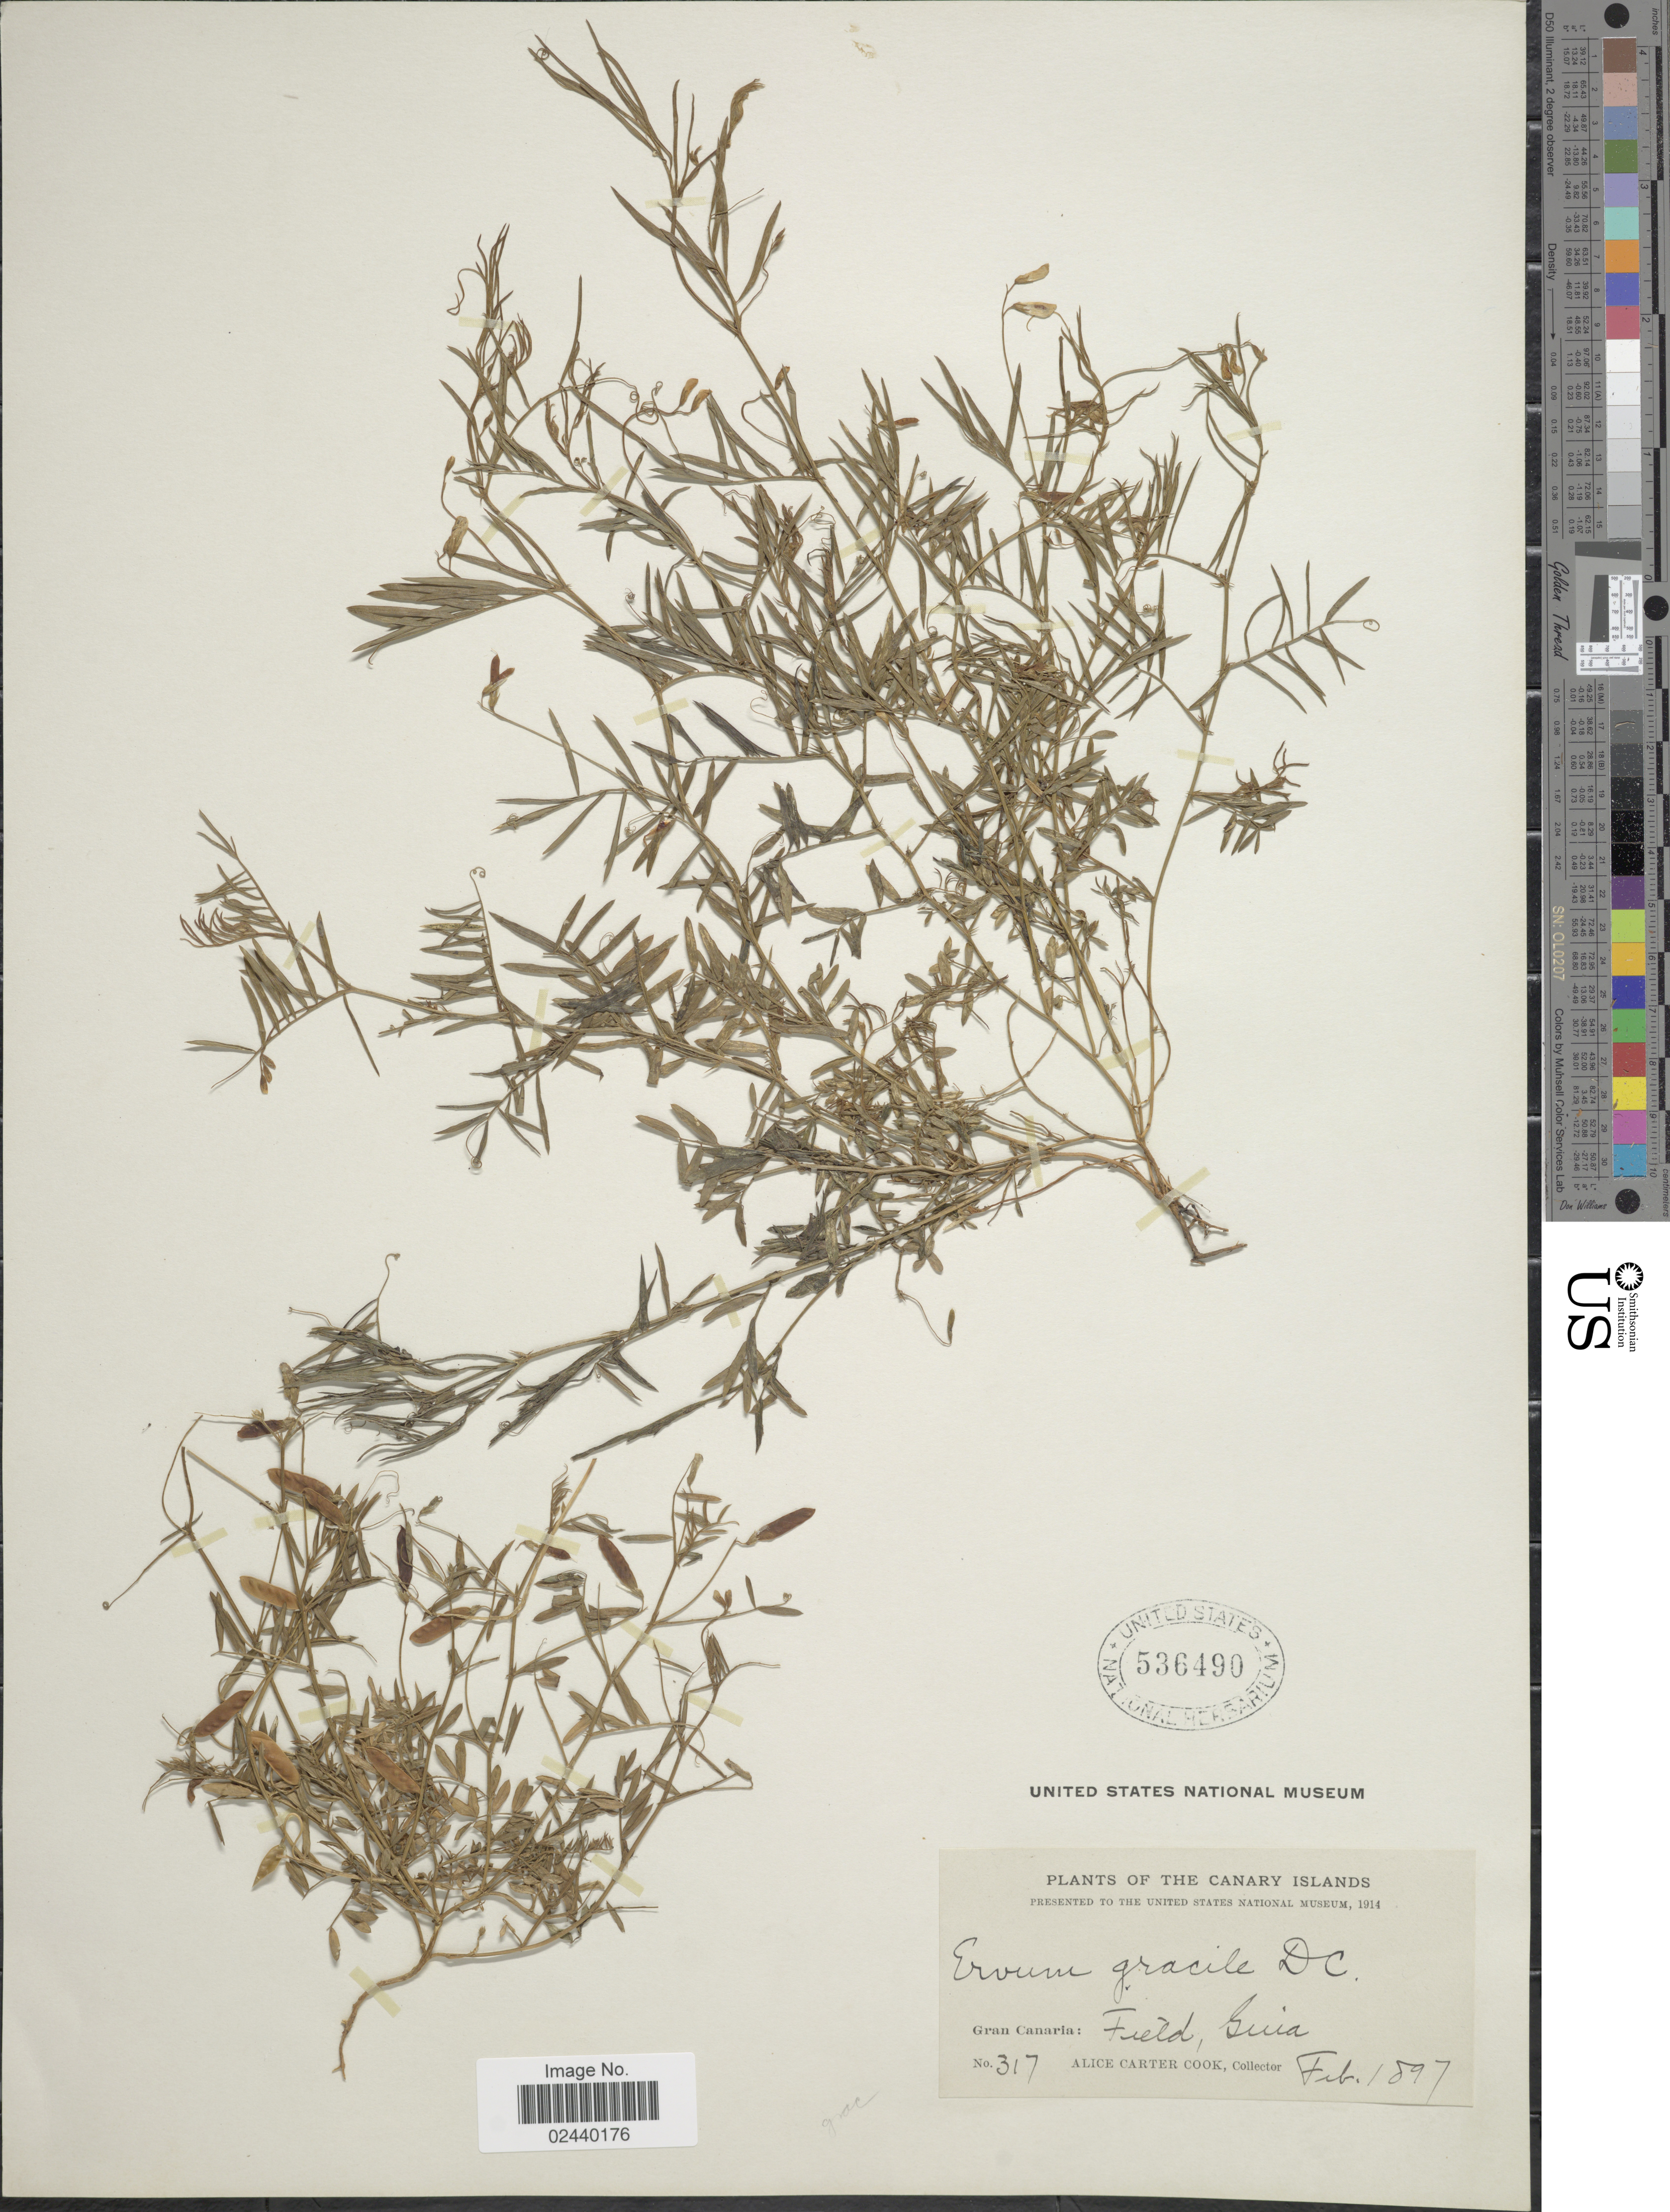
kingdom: Plantae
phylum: Tracheophyta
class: Magnoliopsida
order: Fabales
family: Fabaceae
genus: Vicia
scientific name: Vicia gracile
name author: L.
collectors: Alice C. Cook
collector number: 317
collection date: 1897-02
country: Spain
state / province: Canarias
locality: The Canary Islands, Gran Canaria: Field, Guia.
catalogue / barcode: US 536490